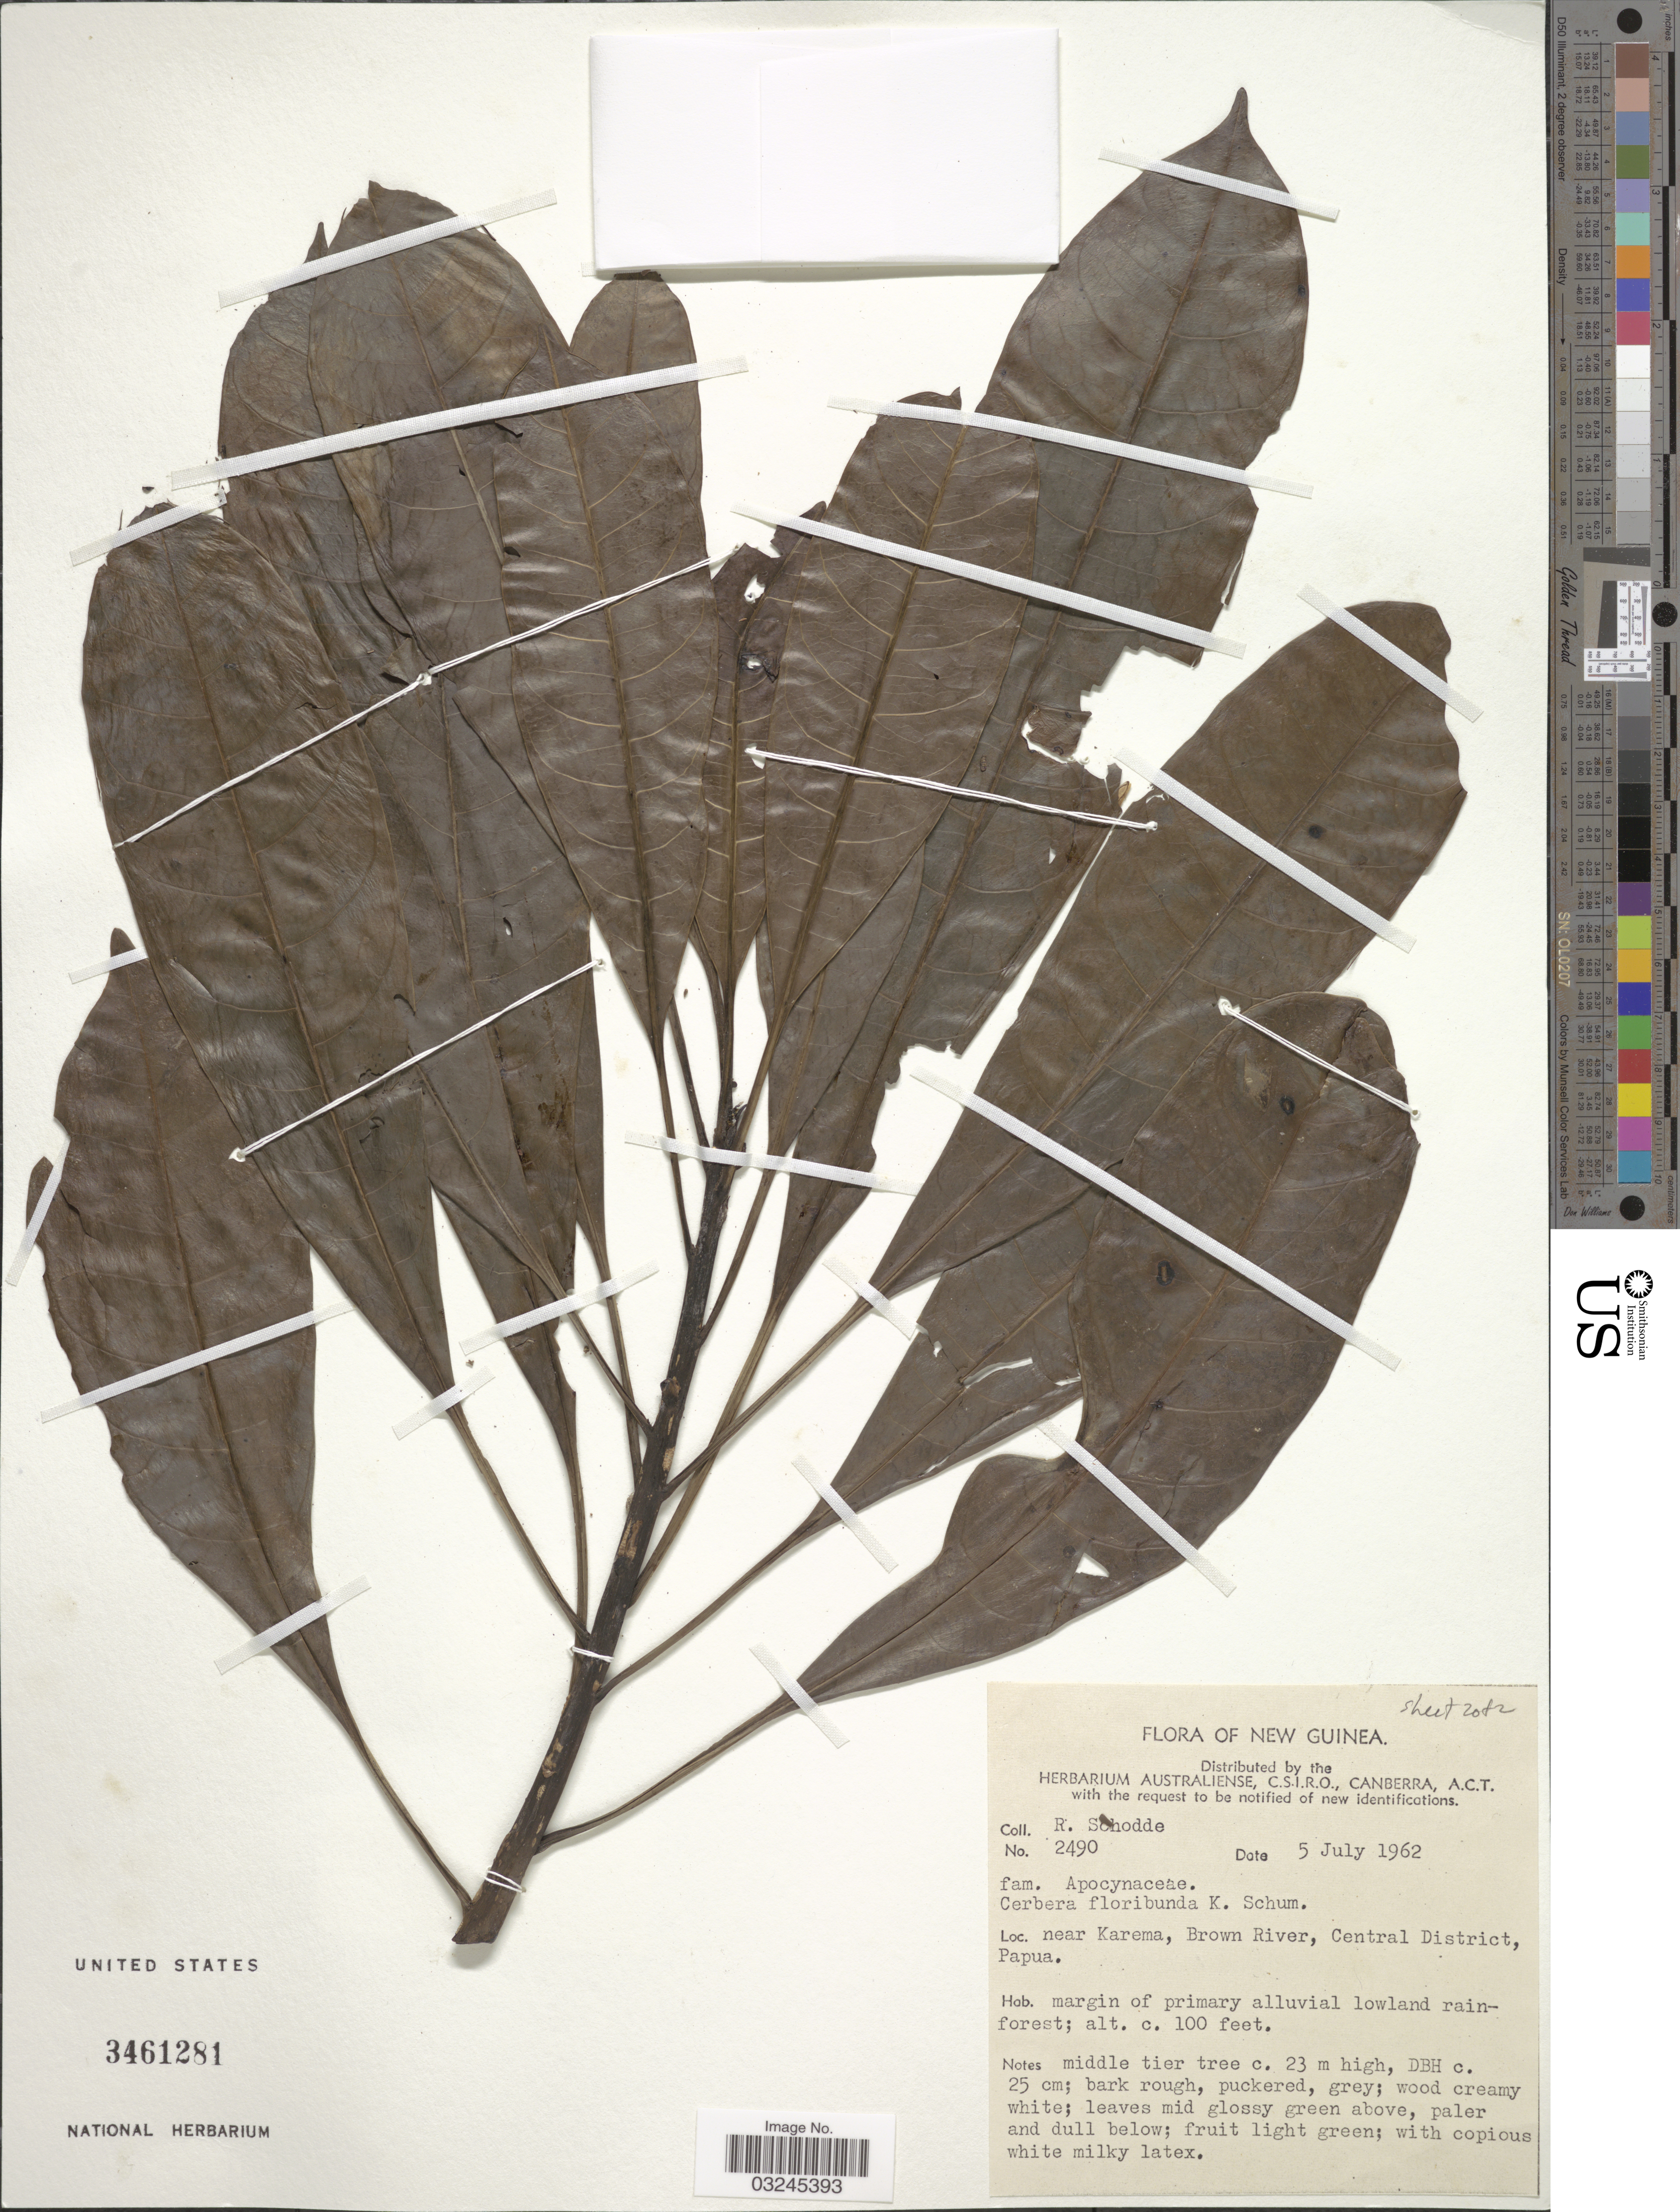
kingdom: Plantae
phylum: Tracheophyta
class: Magnoliopsida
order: Gentianales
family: Apocynaceae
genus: Cerbera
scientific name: Cerbera floribunda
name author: K. Schum.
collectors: R. Schodde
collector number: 2490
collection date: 1962-07-05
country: Papua New Guinea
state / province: Central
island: New Guinea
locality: New Guinea. Near Karema, Brown River, Central District, Papua.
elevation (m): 30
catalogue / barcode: US 3461281